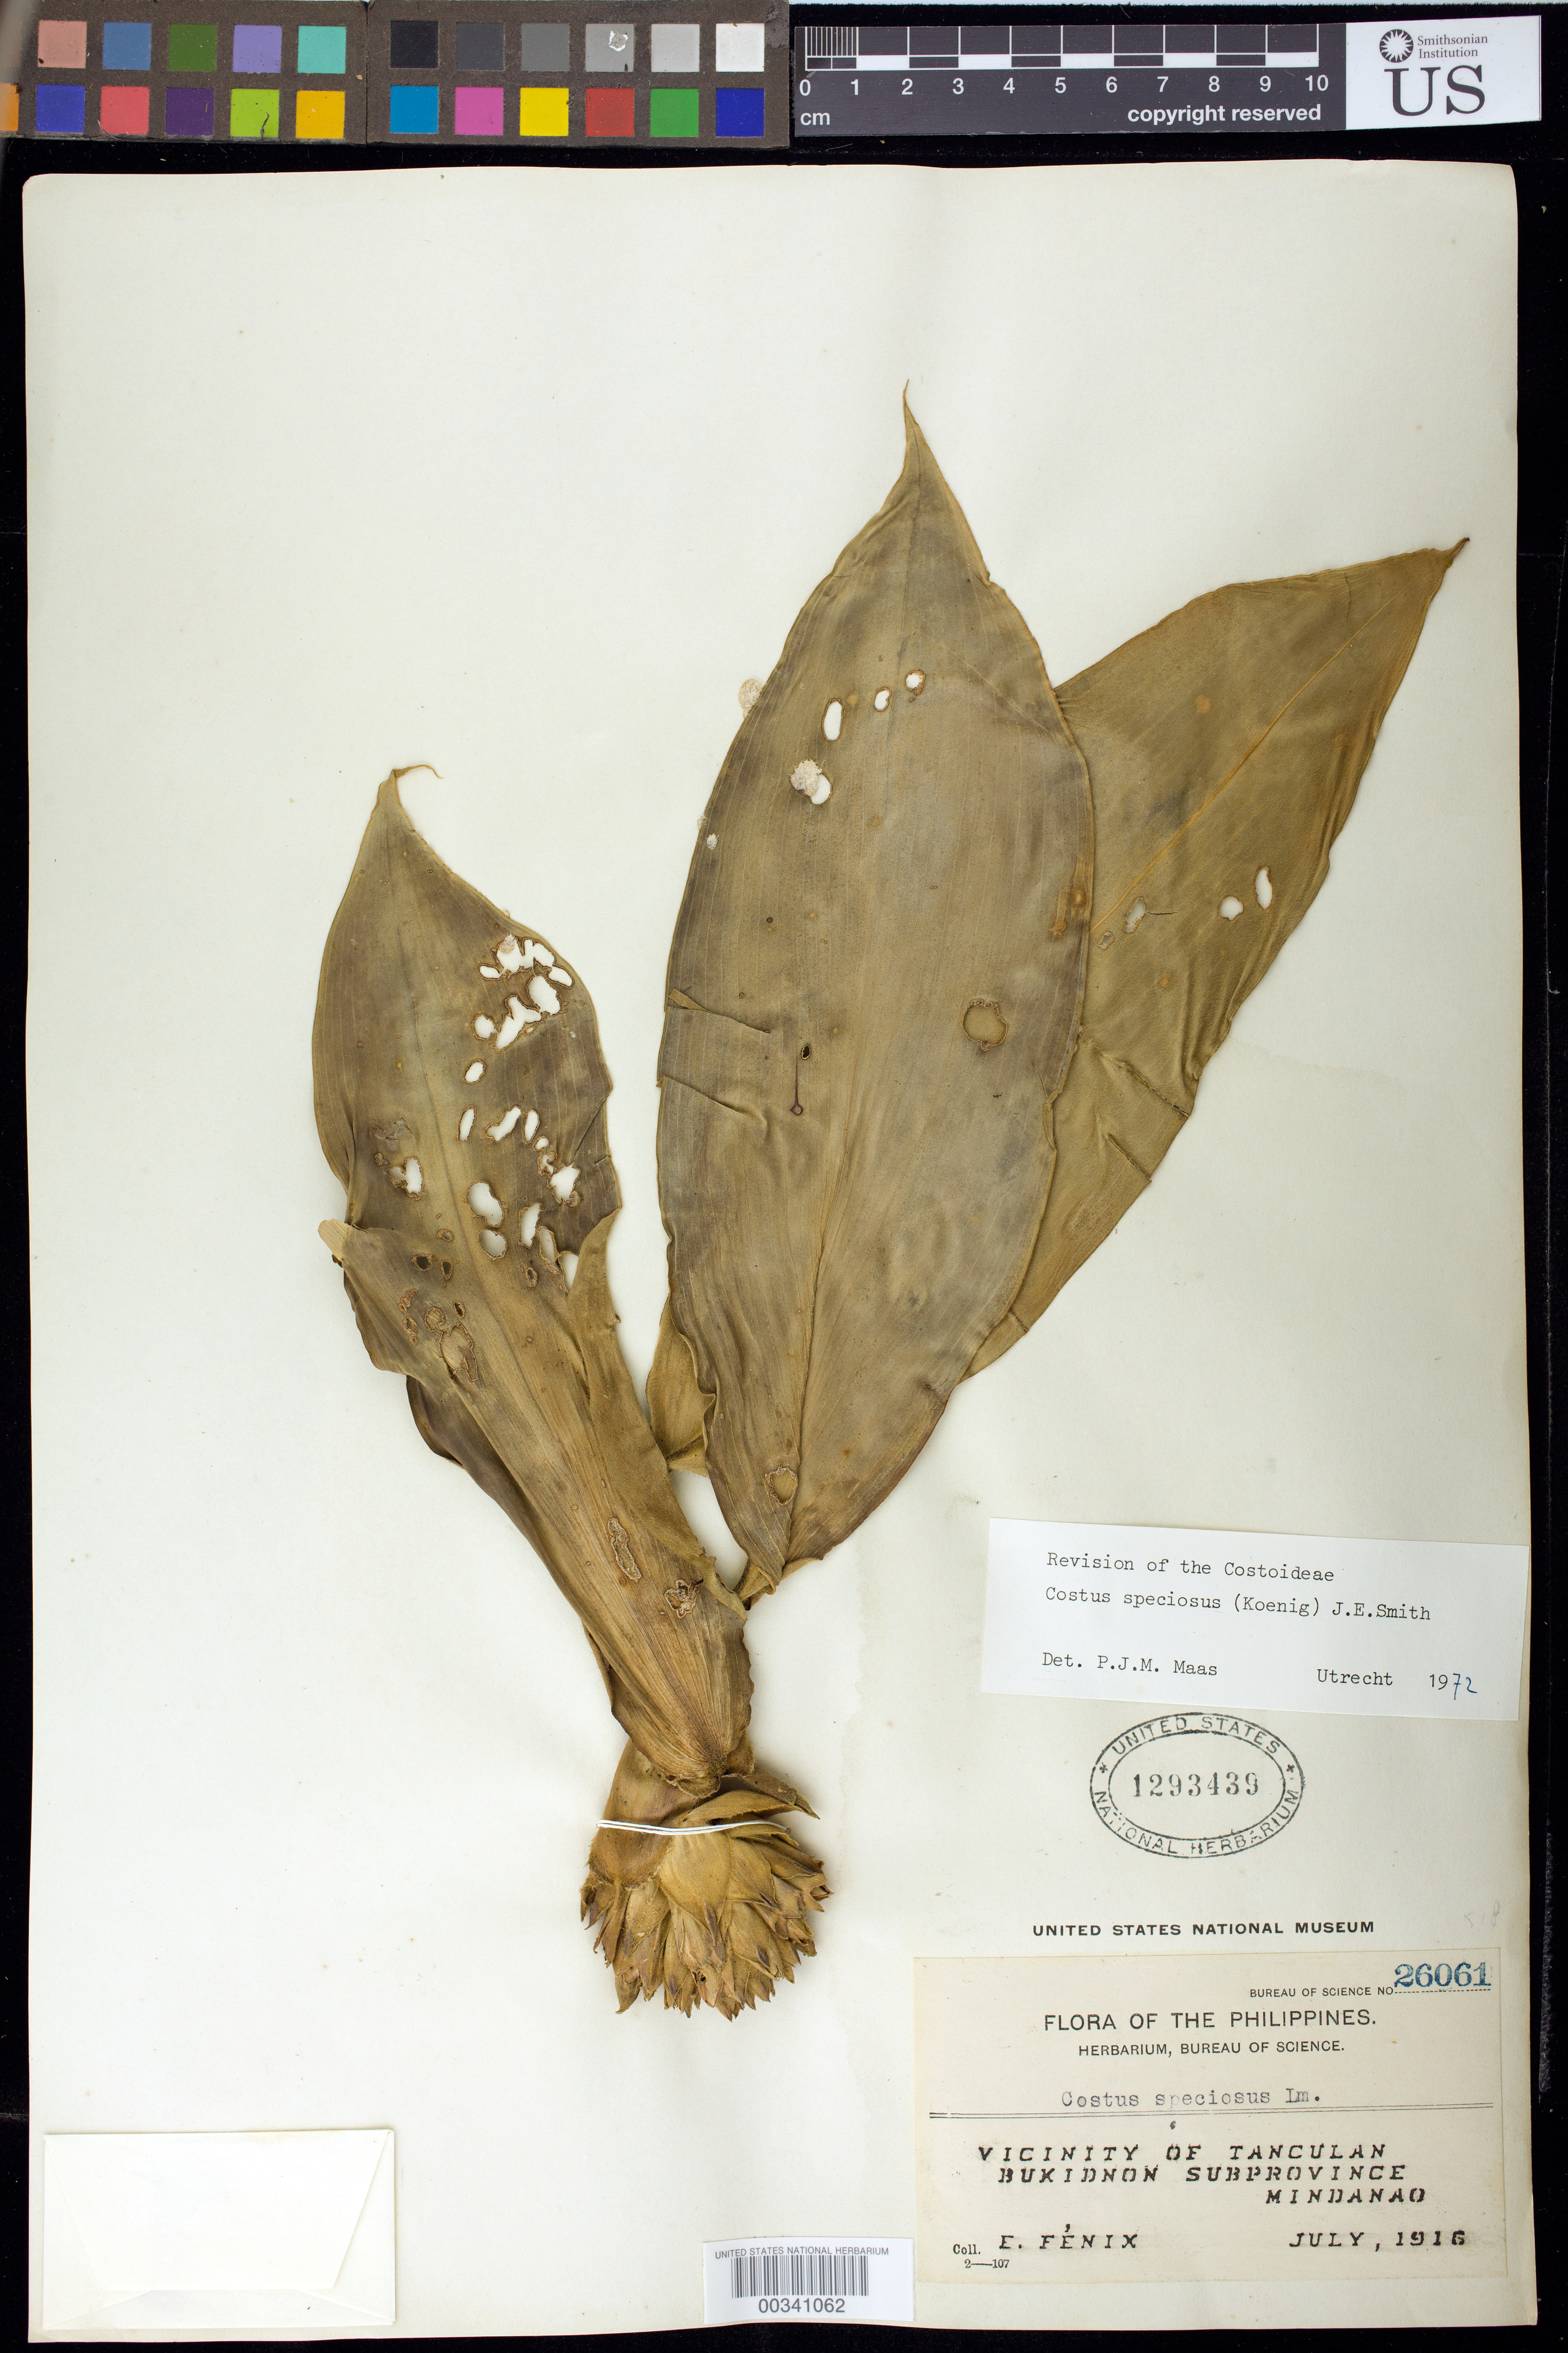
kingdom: Plantae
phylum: Tracheophyta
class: Liliopsida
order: Zingiberales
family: Costaceae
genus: Hellenia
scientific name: Hellenia speciosa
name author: (J. Koenig) S.R. Dutta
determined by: (US) Smithsonian Institution - National Museum of Natural History - Department of Botany (UNITED STATES)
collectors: E. Fenix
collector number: Bur. Sci. 26061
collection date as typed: Jul 1916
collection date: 1916-07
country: Philippines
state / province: Northern Mindanao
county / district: Bukidnon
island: Mindanao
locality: Vicinity of tanculan, bukidnon subprov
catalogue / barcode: US 1293439